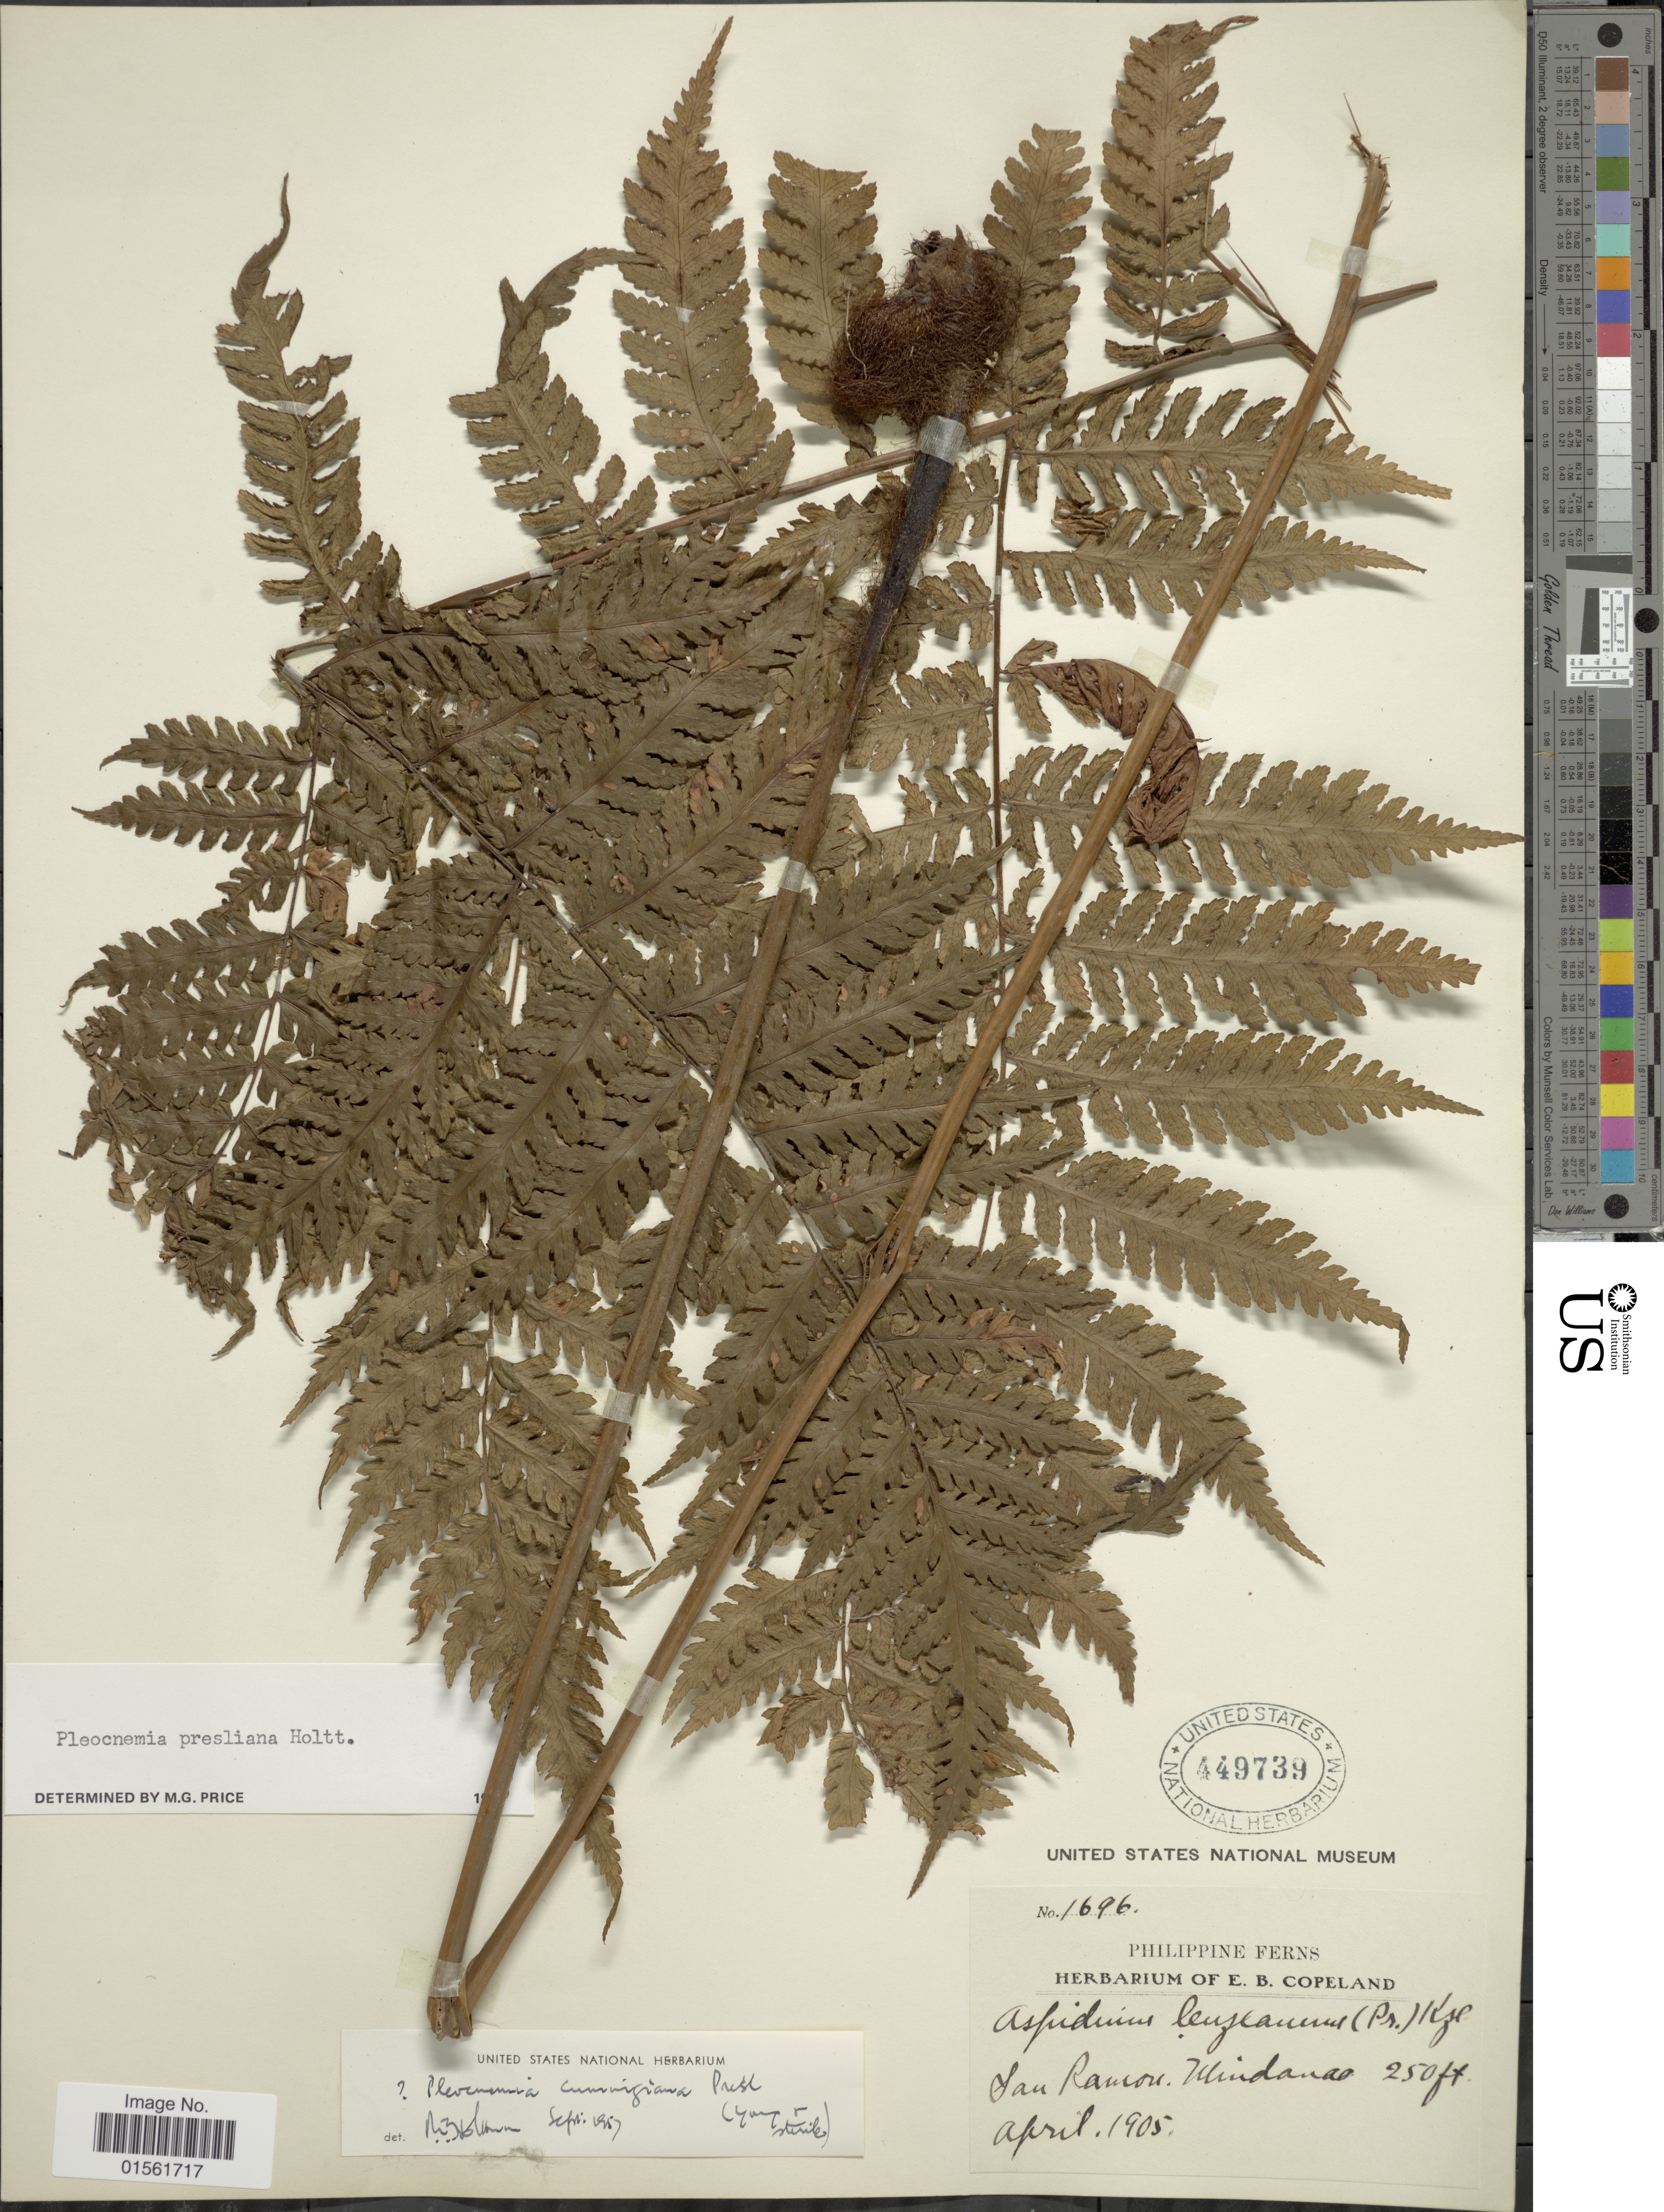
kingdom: Plantae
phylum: Tracheophyta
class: Polypodiopsida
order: Polypodiales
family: Dryopteridaceae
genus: Pleocnemia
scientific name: Pleocnemia presliana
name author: Holttum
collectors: ex herb. E. B. Copeland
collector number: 1696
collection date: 1905-04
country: Philippines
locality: San Ramon, Mindanao.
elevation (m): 76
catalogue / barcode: US 449739